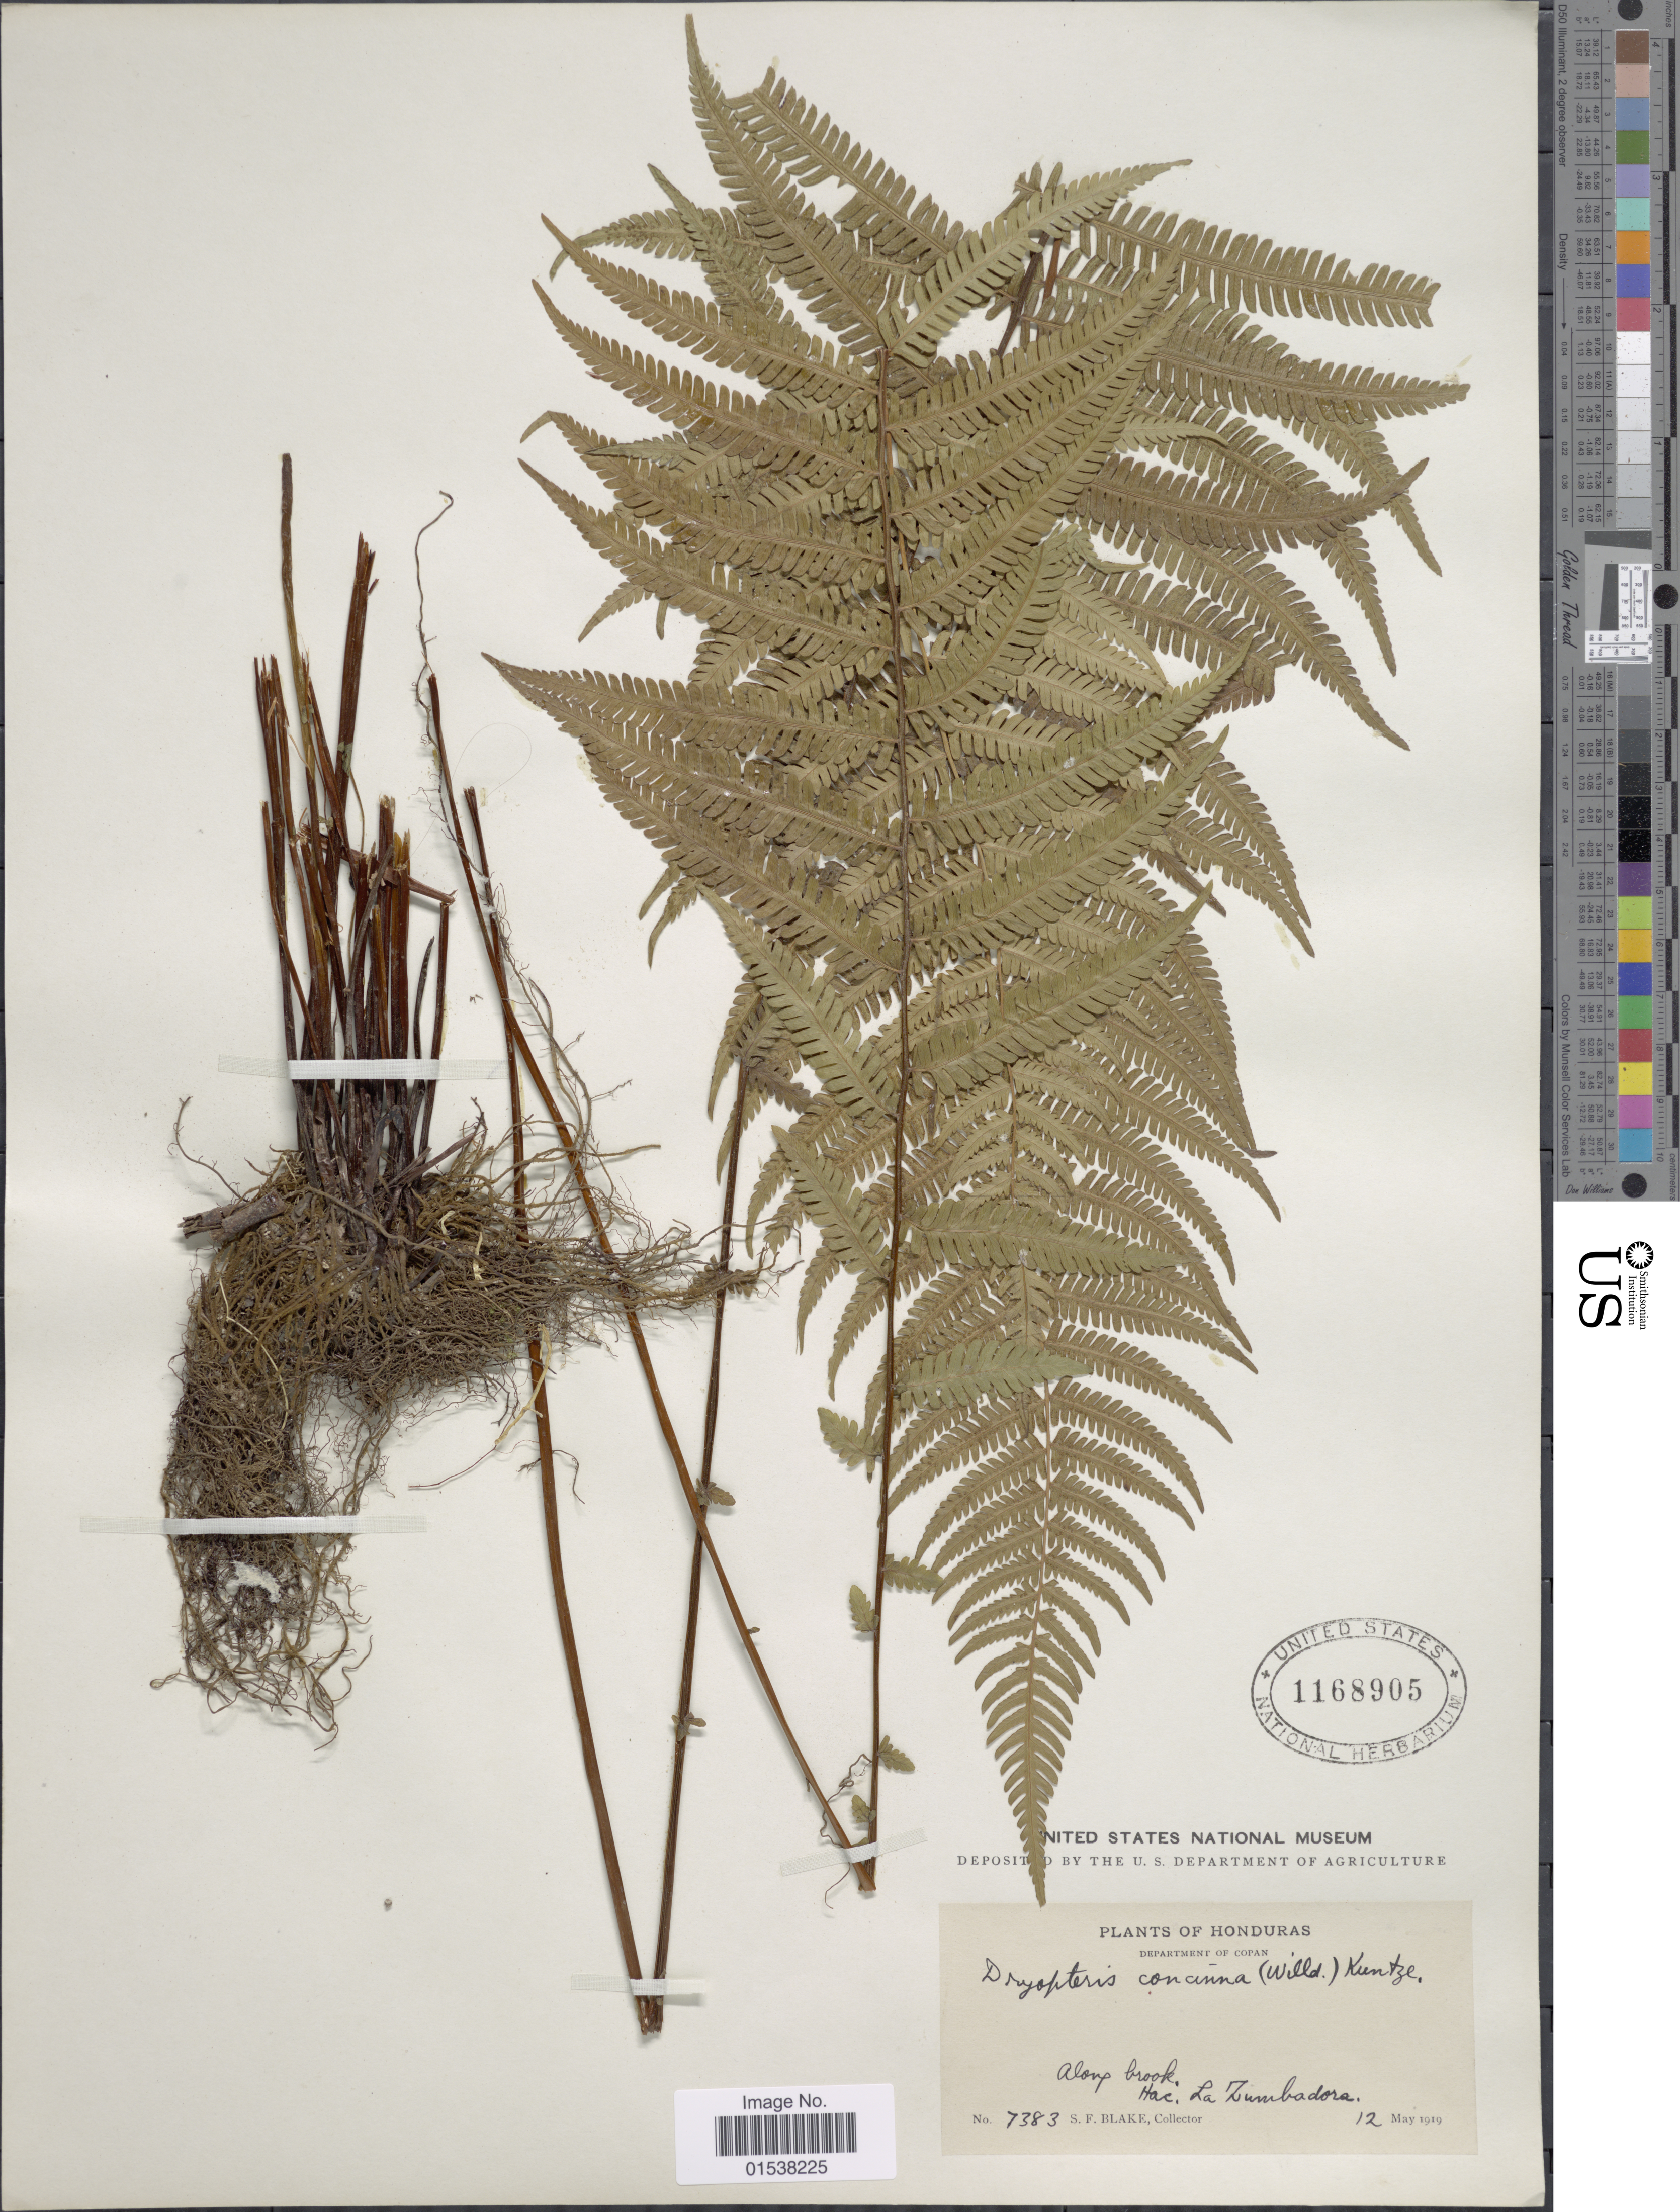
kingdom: Plantae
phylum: Tracheophyta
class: Polypodiopsida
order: Polypodiales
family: Thelypteridaceae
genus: Amauropelta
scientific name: Amauropelta concinna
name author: (Willd.) Pic. Serm.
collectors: S. Blake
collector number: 7383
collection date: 1919-05-12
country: Honduras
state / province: Copán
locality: Department of Copan, along brook, Hac. La Zumbadora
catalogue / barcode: US 1168905